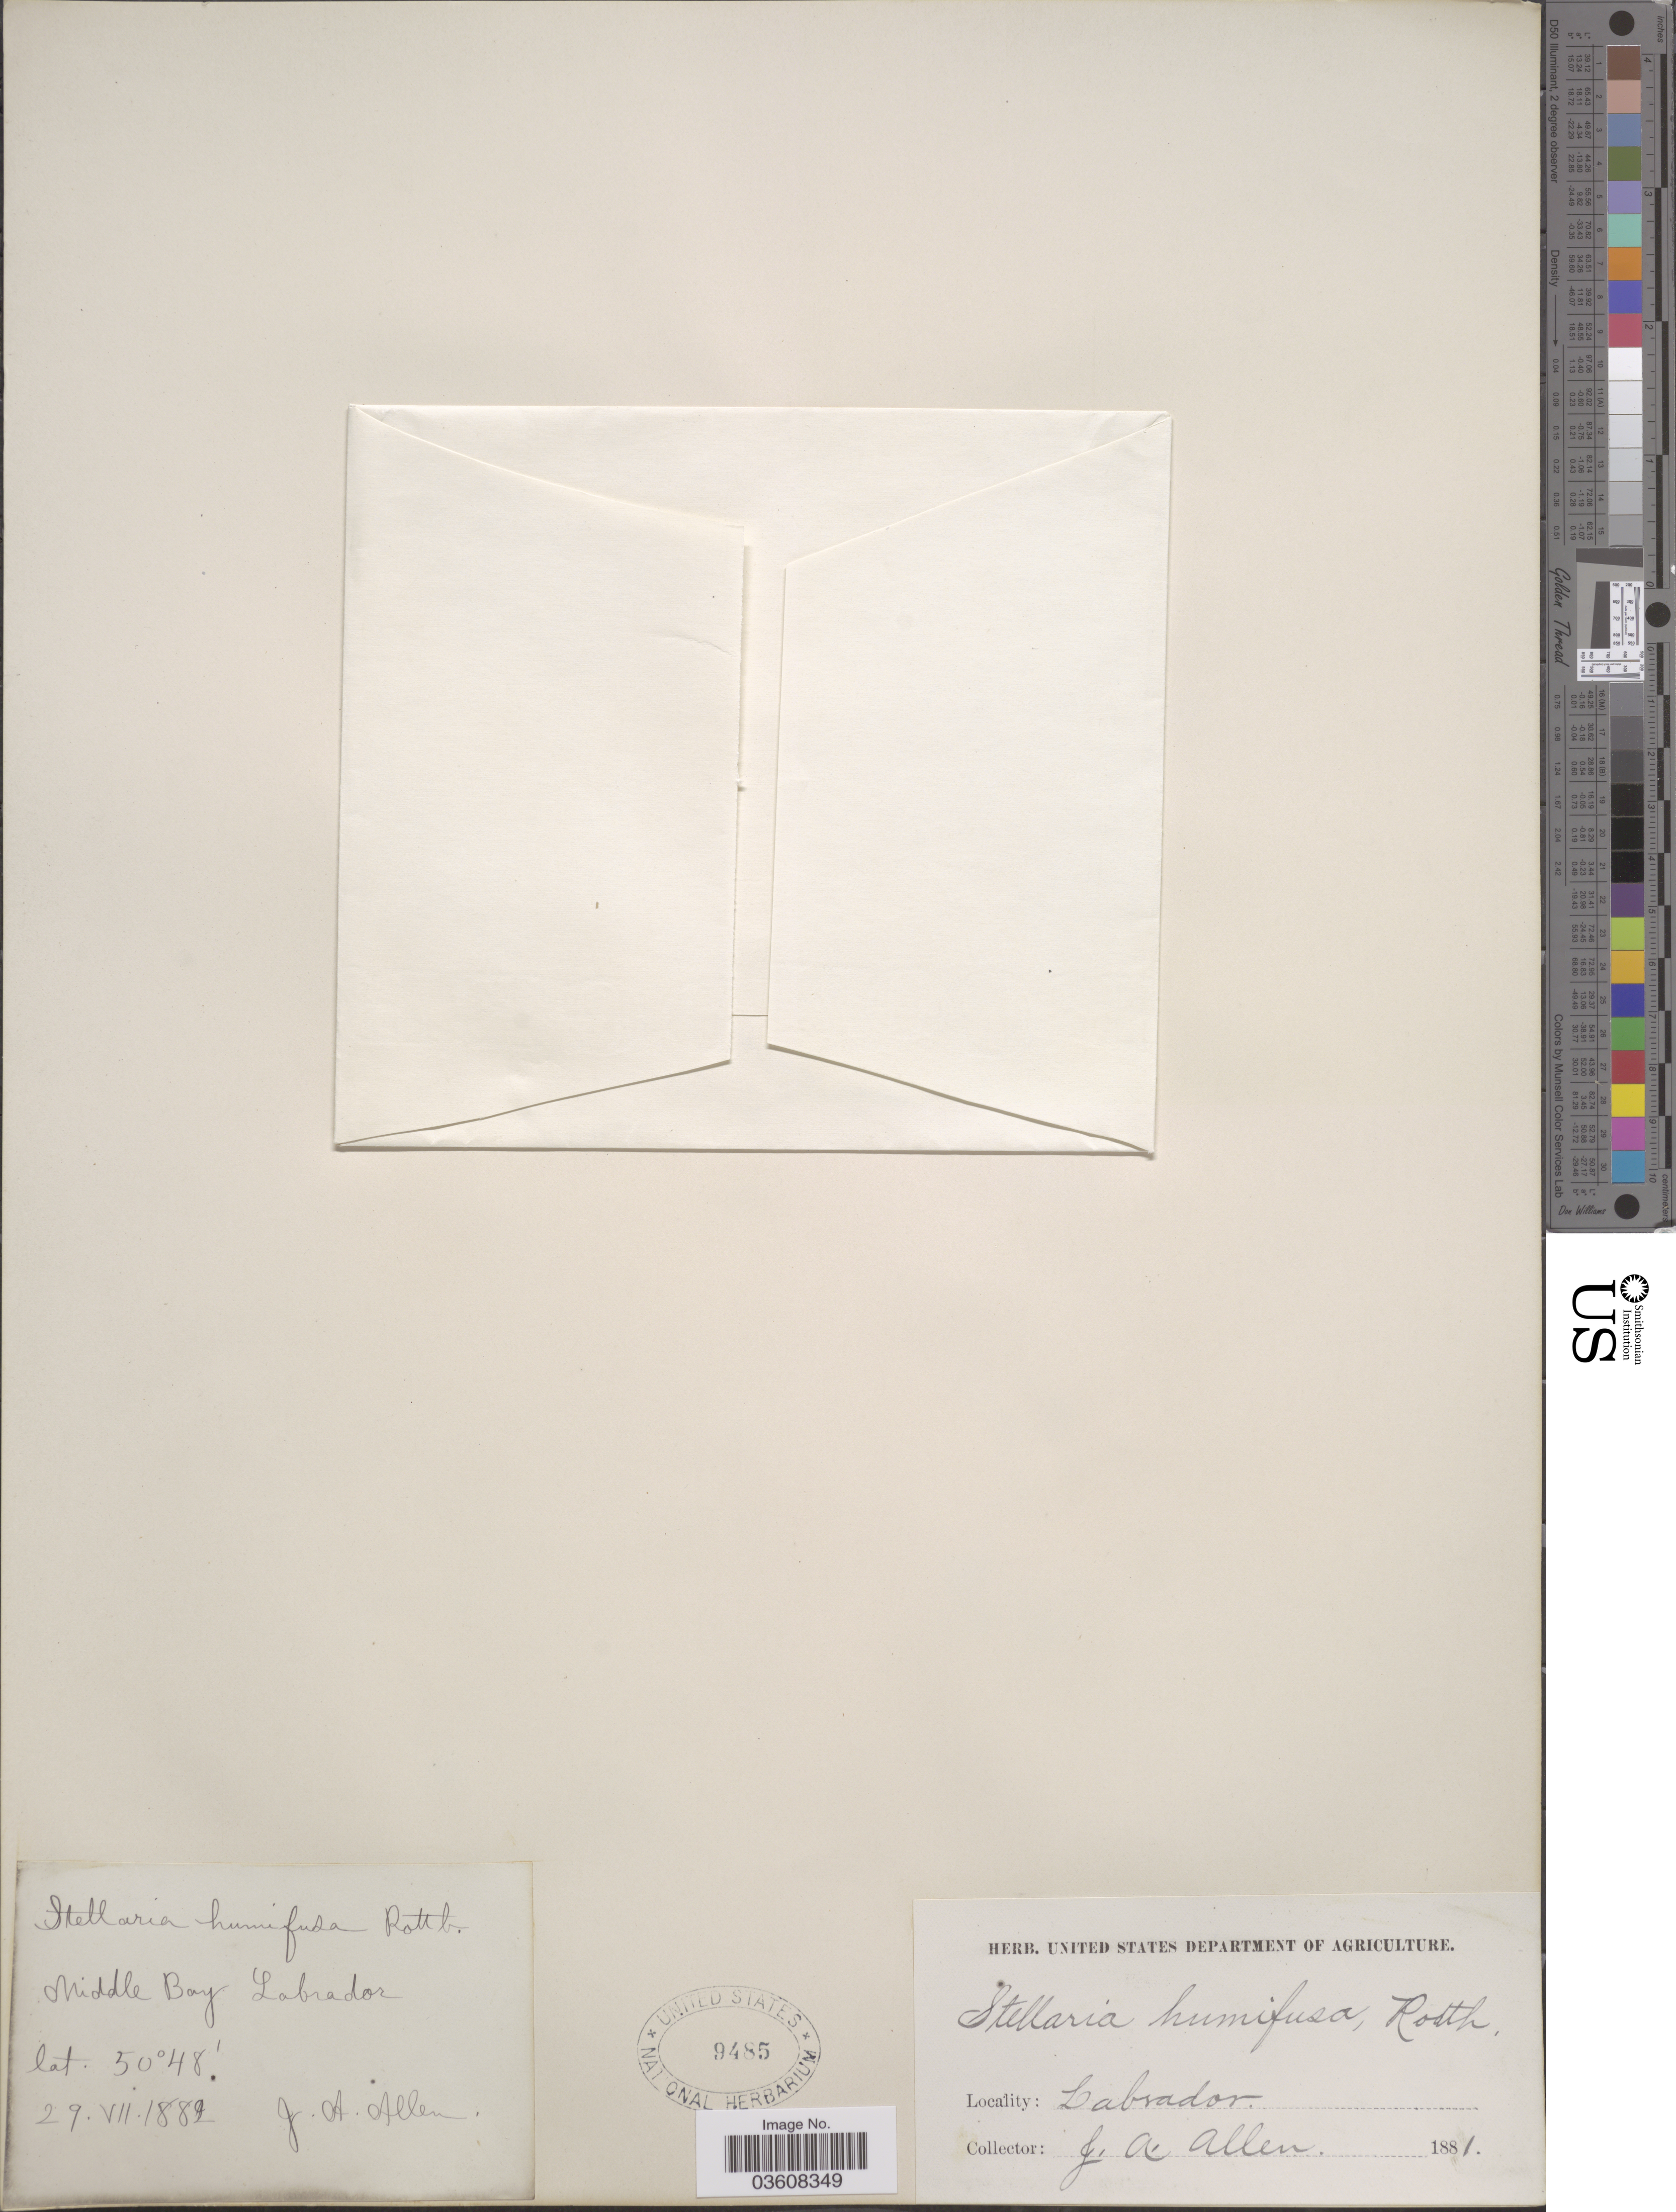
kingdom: Plantae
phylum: Tracheophyta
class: Magnoliopsida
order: Caryophyllales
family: Caryophyllaceae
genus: Stellaria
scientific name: Stellaria humifusa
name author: Rottb.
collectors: J. Allen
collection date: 1881-07-29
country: Canada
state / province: Newfoundland and Labrador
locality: Middle Bay Labrador.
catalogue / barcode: US 9485